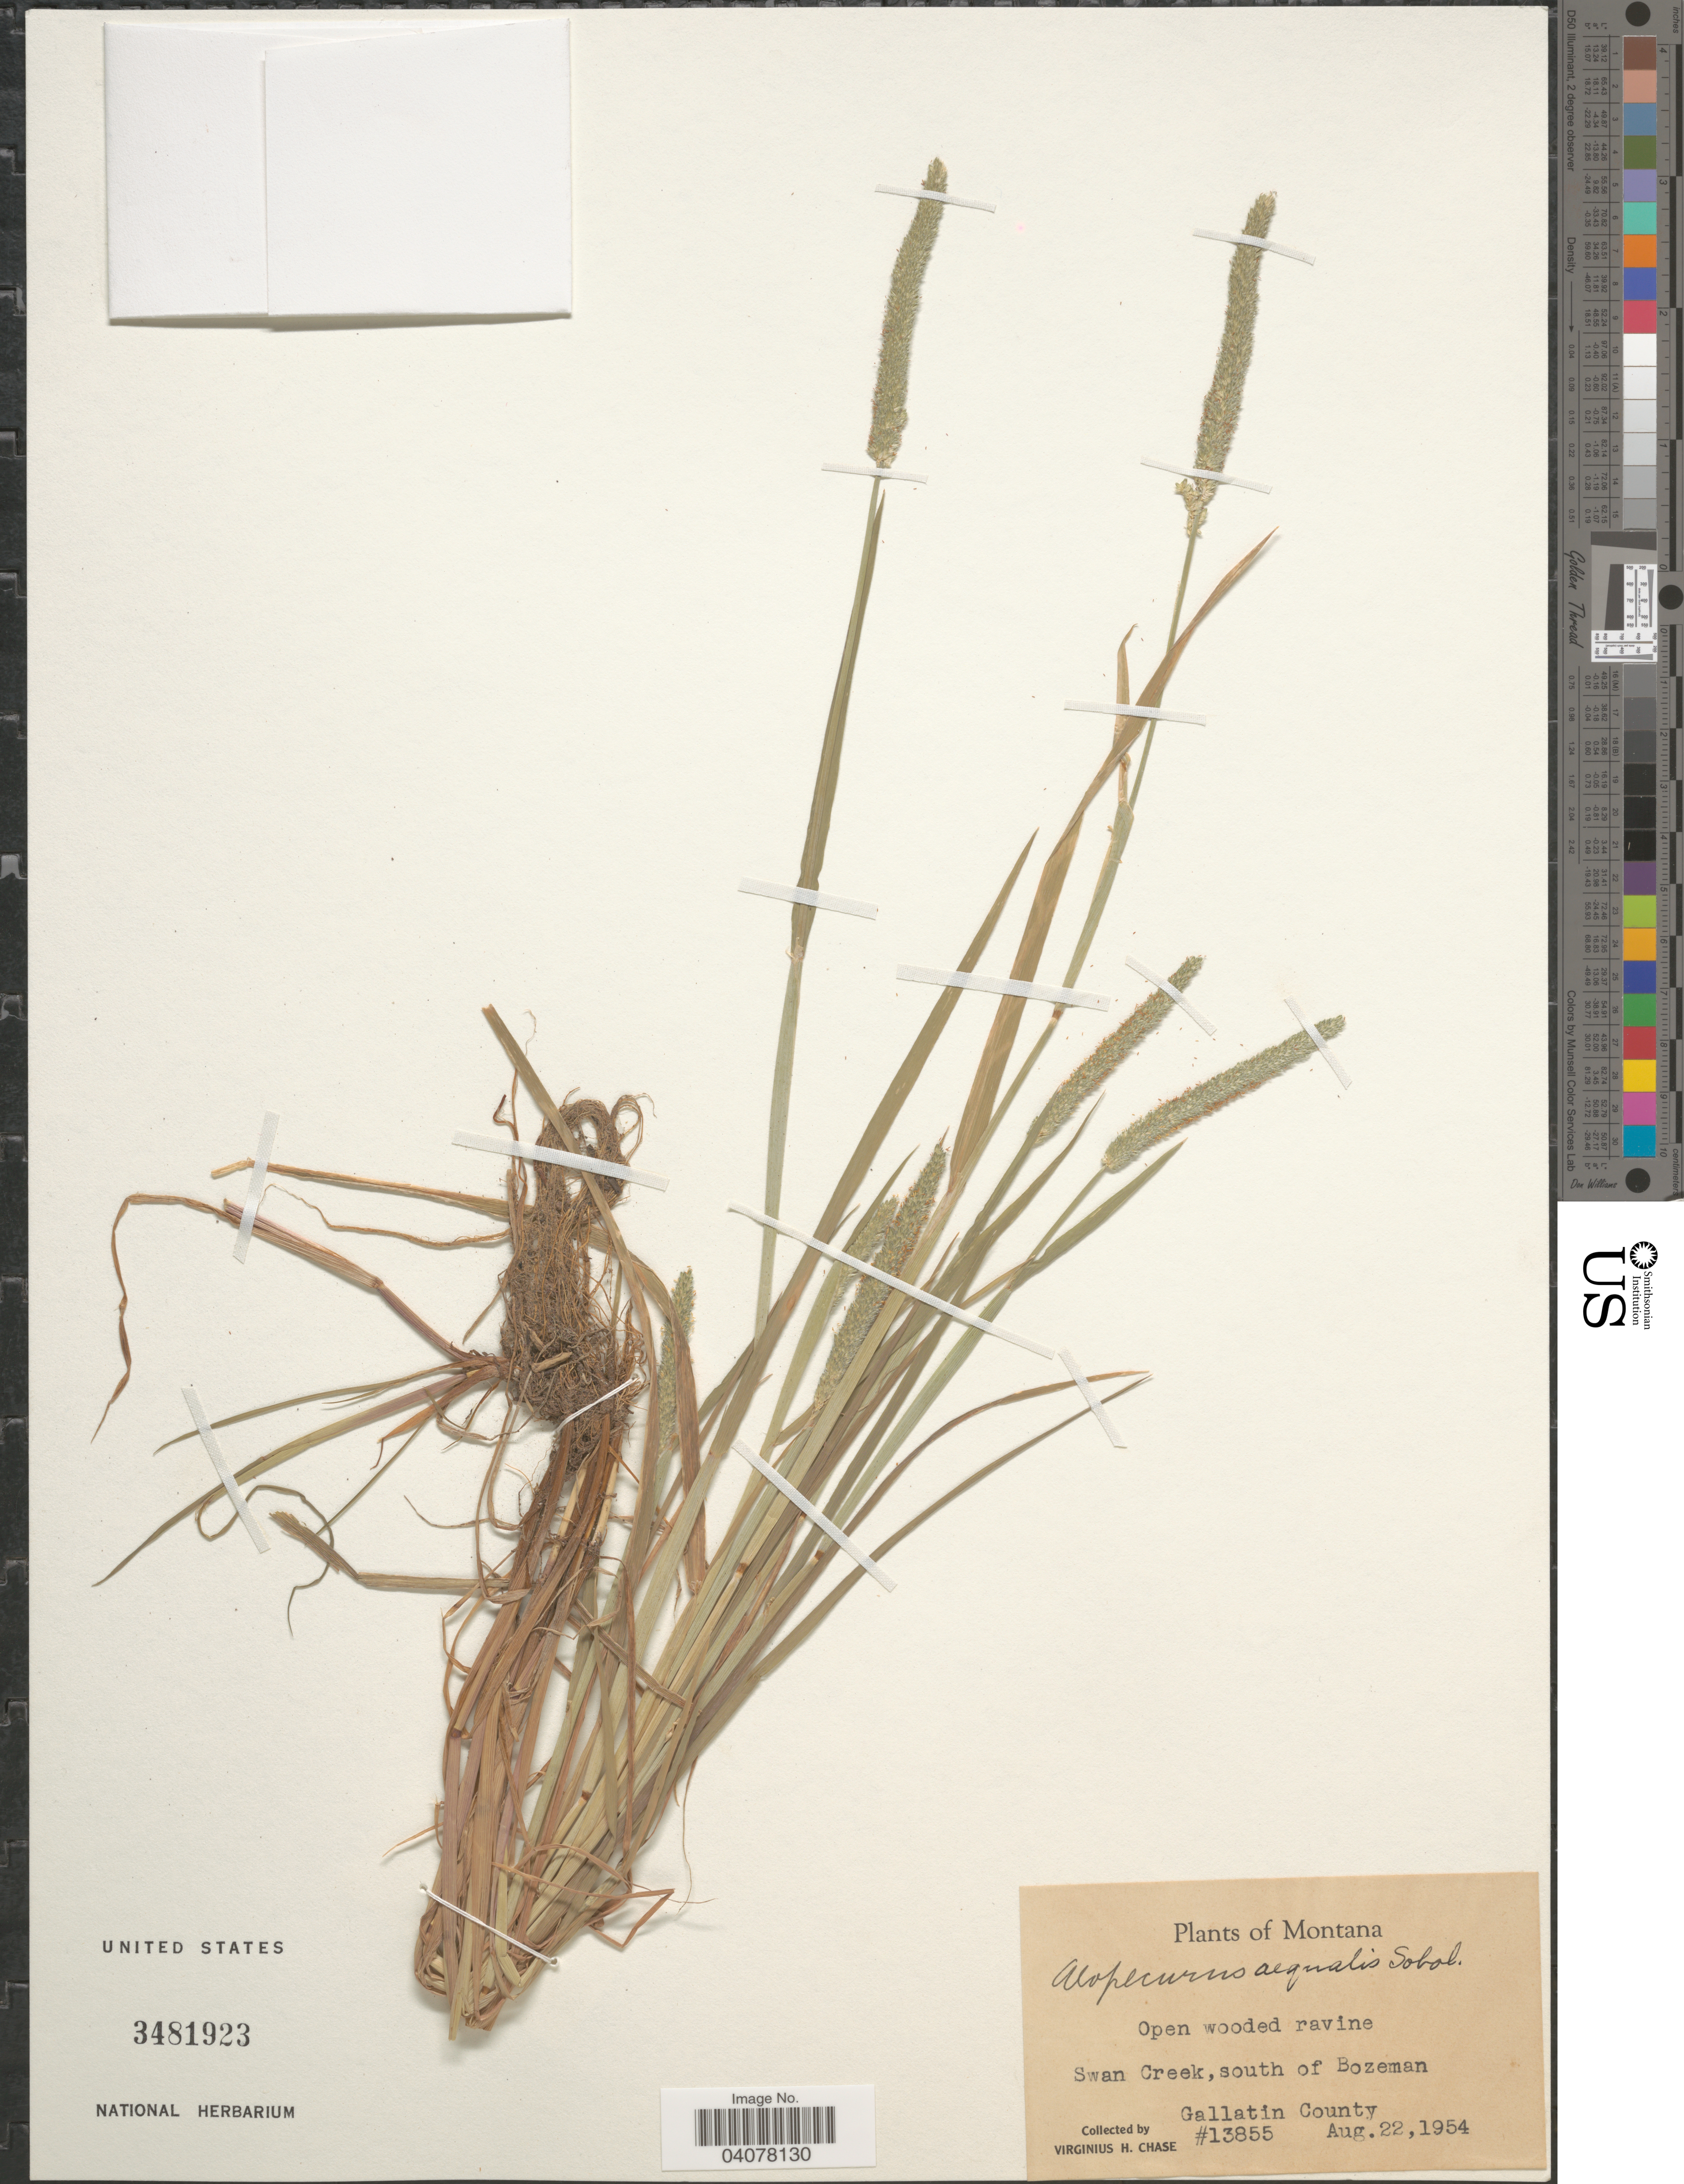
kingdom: Plantae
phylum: Tracheophyta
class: Liliopsida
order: Poales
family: Poaceae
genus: Alopecurus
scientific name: Alopecurus aequalis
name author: Sobol.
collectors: V. H. Chase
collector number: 13855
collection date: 1954-08-22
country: United States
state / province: Montana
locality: Open wooded ravine. Swan Creek, south of Bozeman. Gallatin County.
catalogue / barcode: US 3481923